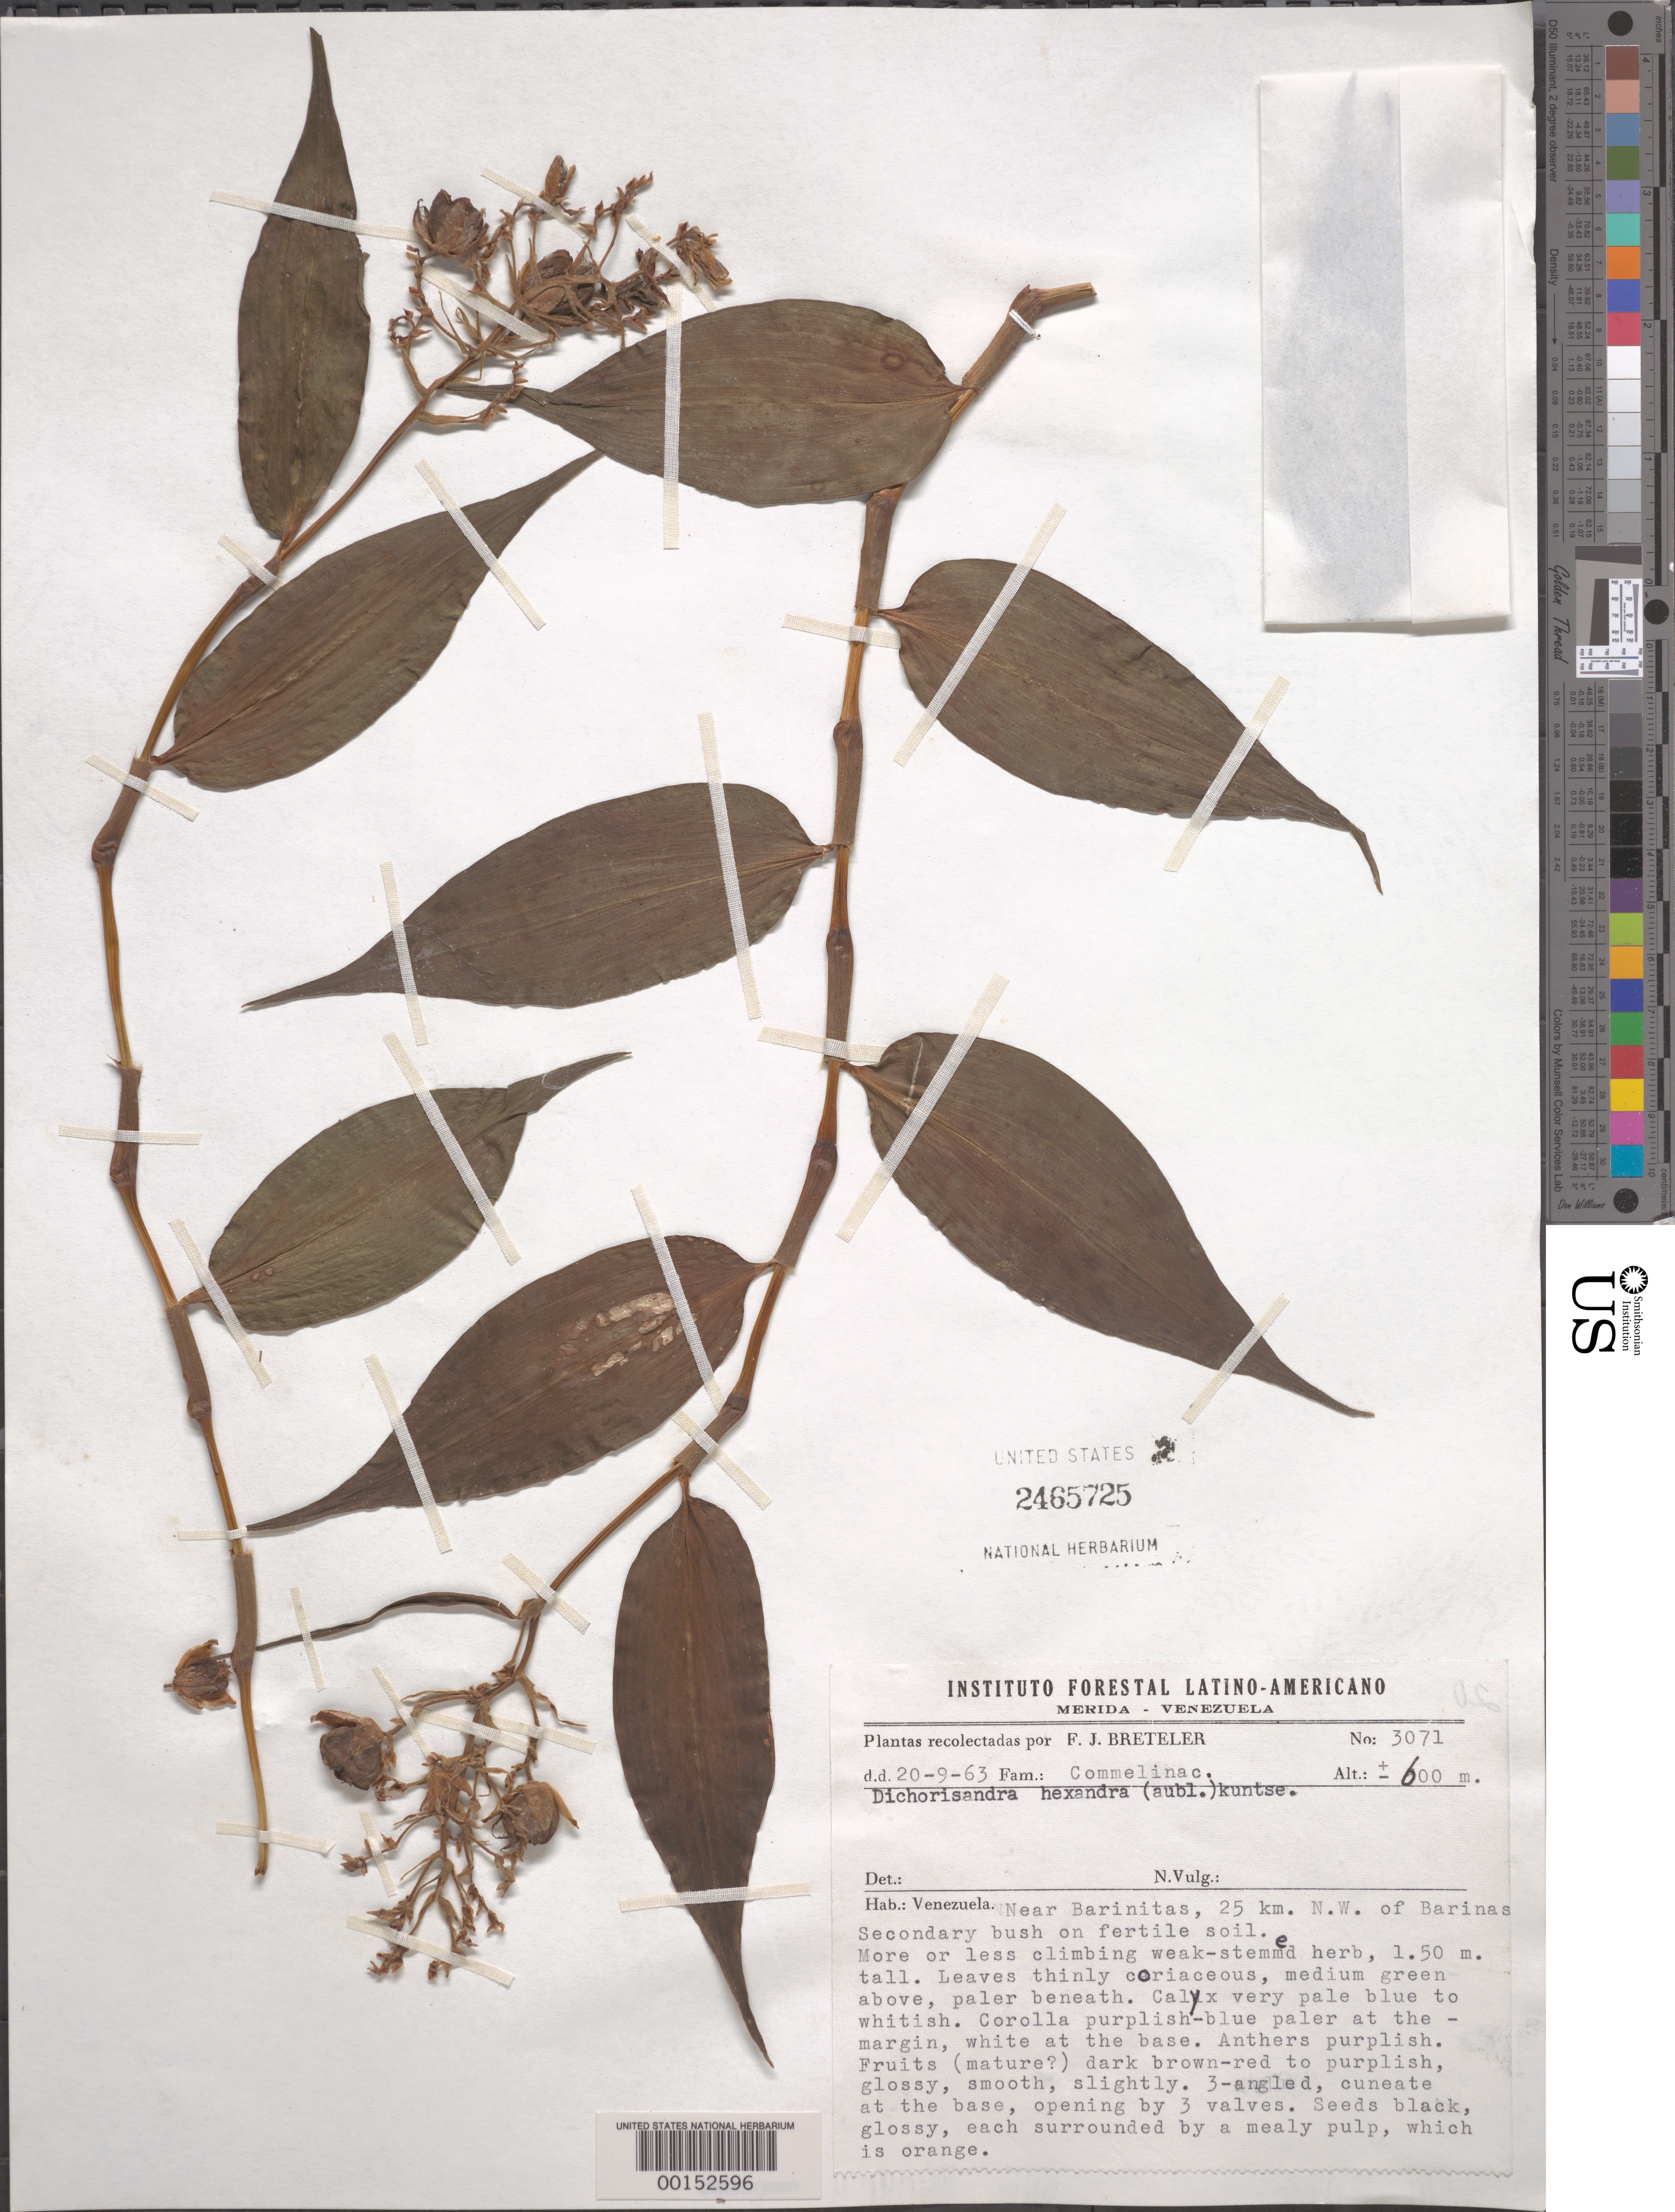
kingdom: Plantae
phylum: Tracheophyta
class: Liliopsida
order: Commelinales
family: Commelinaceae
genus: Dichorisandra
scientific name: Dichorisandra hexandra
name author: (Aubl.) Standl.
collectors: F. J. Breteler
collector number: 3071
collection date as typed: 20 Sep 1963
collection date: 1963-09-20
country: Venezuela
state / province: Mérida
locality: Near barinitas, n.w. of barinas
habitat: Secondary bush; fertile soil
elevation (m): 600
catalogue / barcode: US 2465725